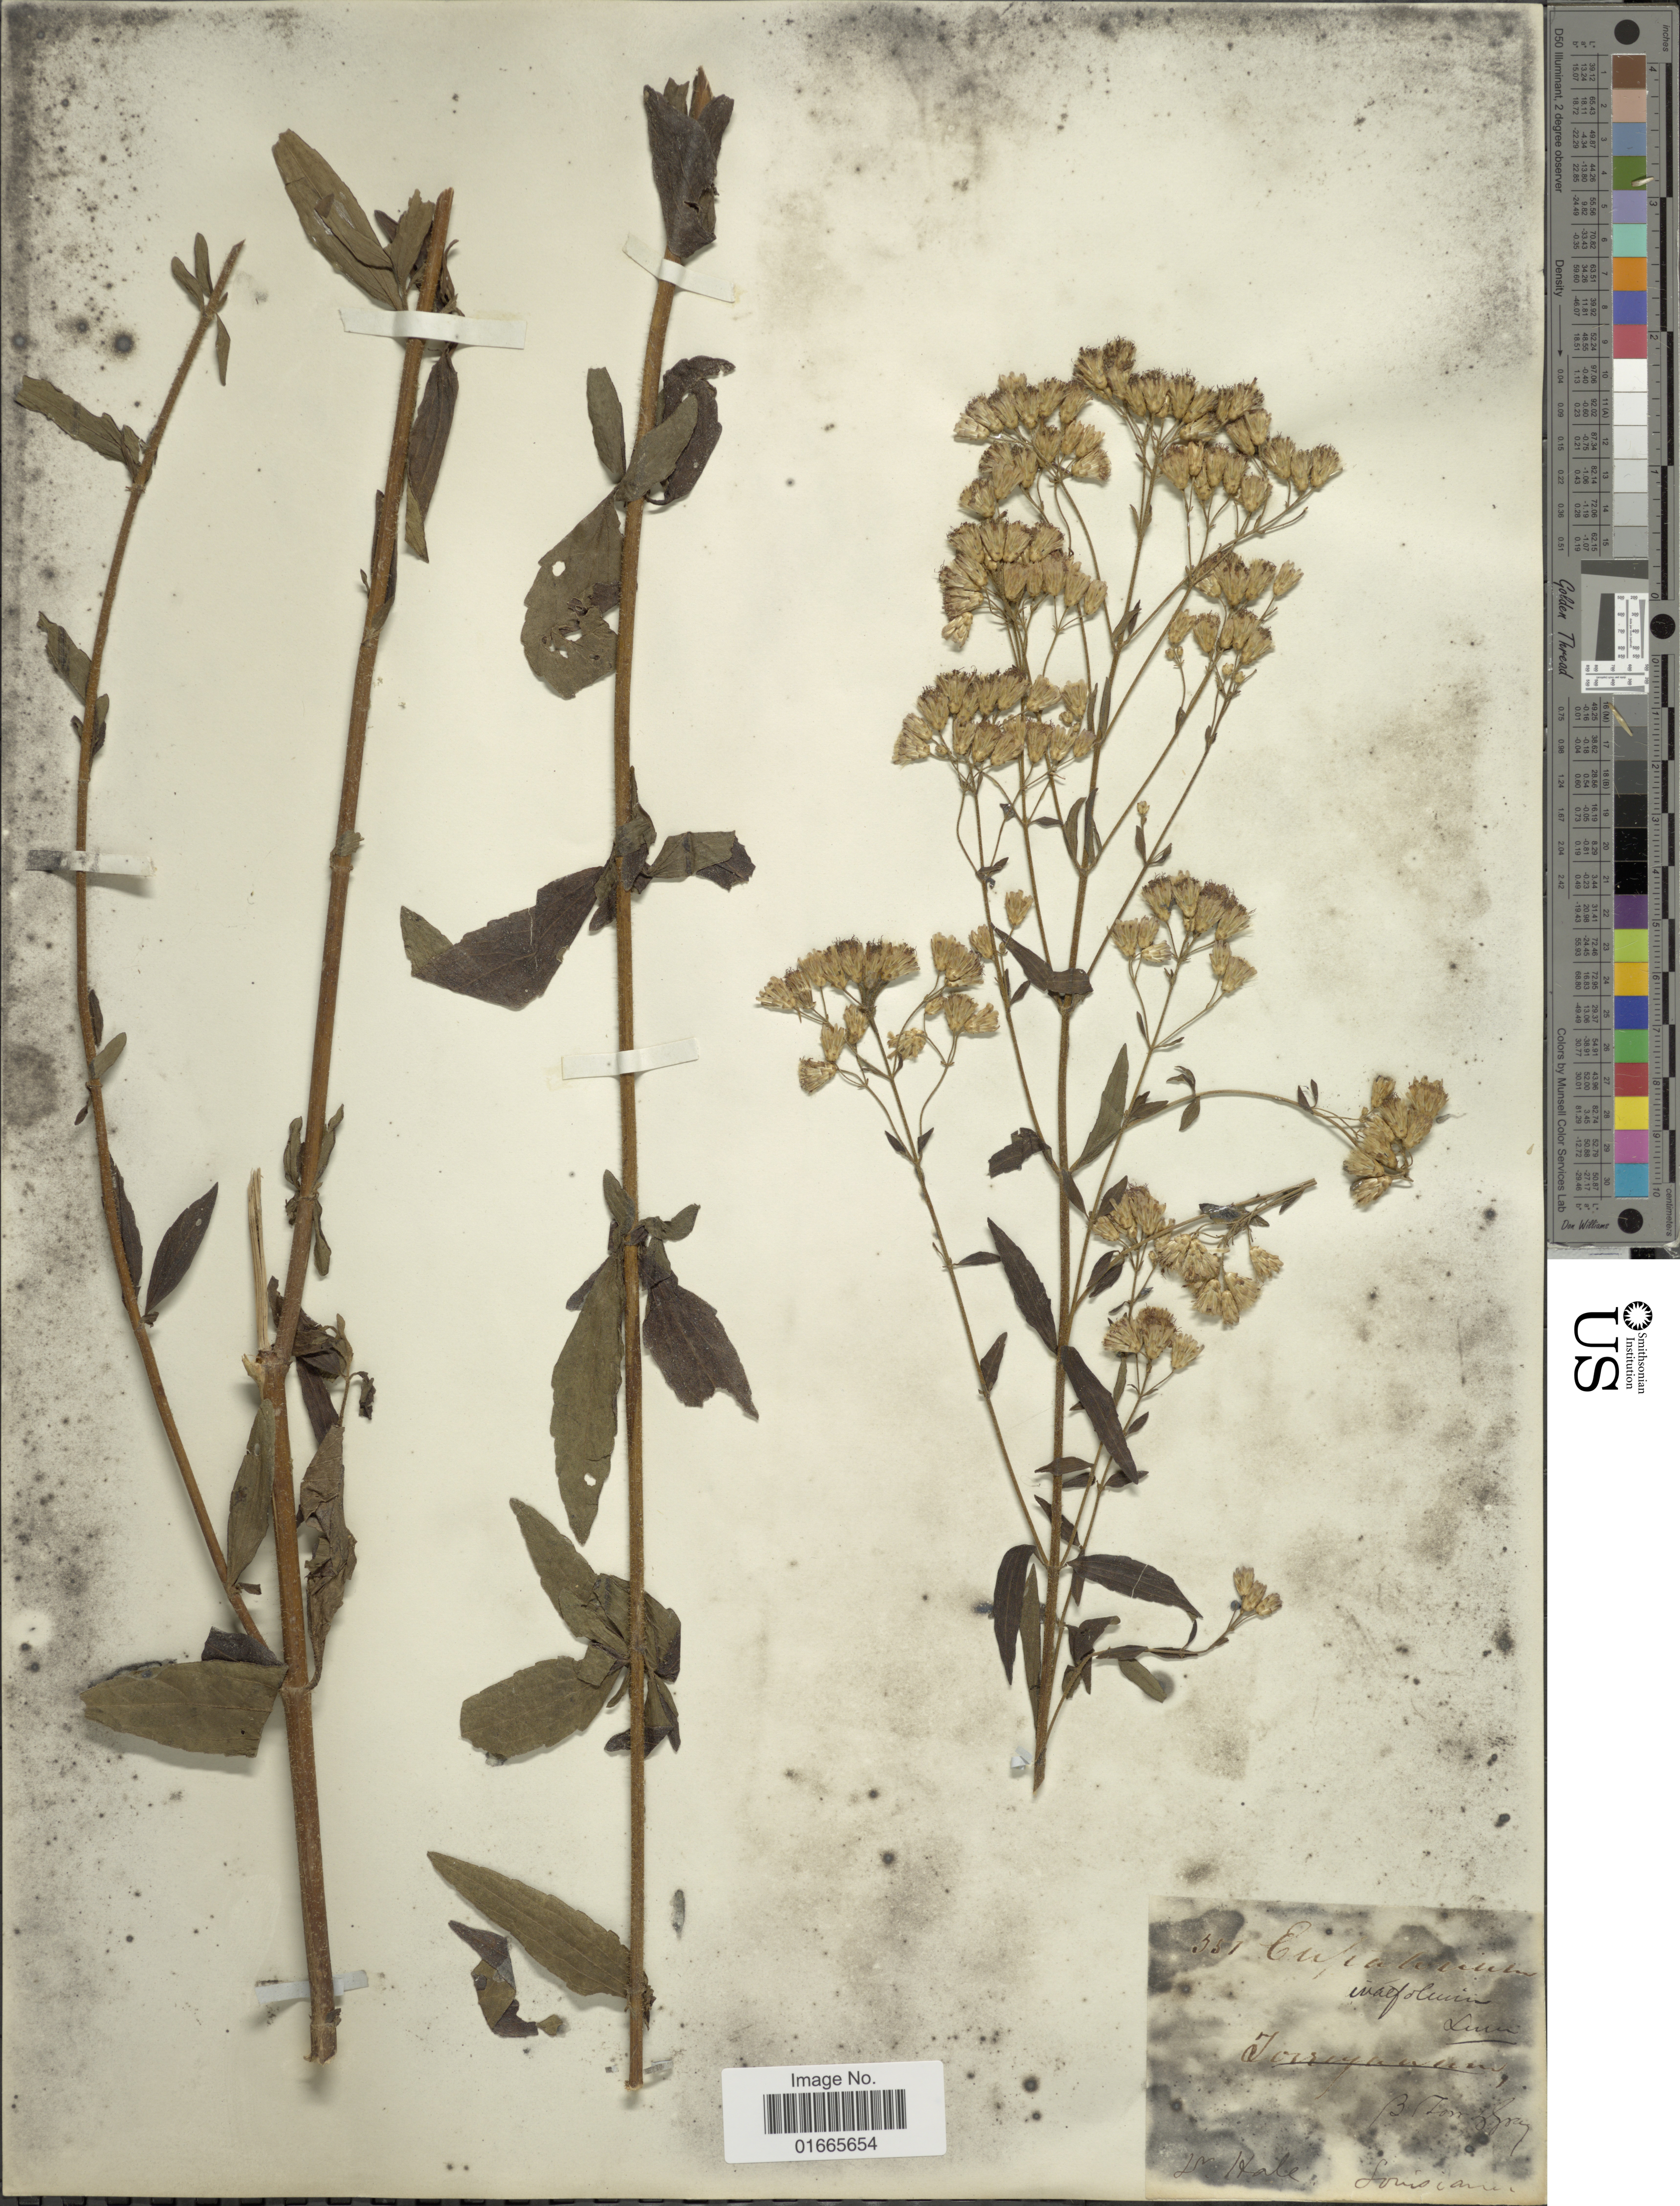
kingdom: Plantae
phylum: Tracheophyta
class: Magnoliopsida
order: Asterales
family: Asteraceae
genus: Chromolaena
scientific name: Chromolaena ivaefolia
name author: (L.) R.M. King & H. Rob.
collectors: J. Hale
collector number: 551*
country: United States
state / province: Louisiana